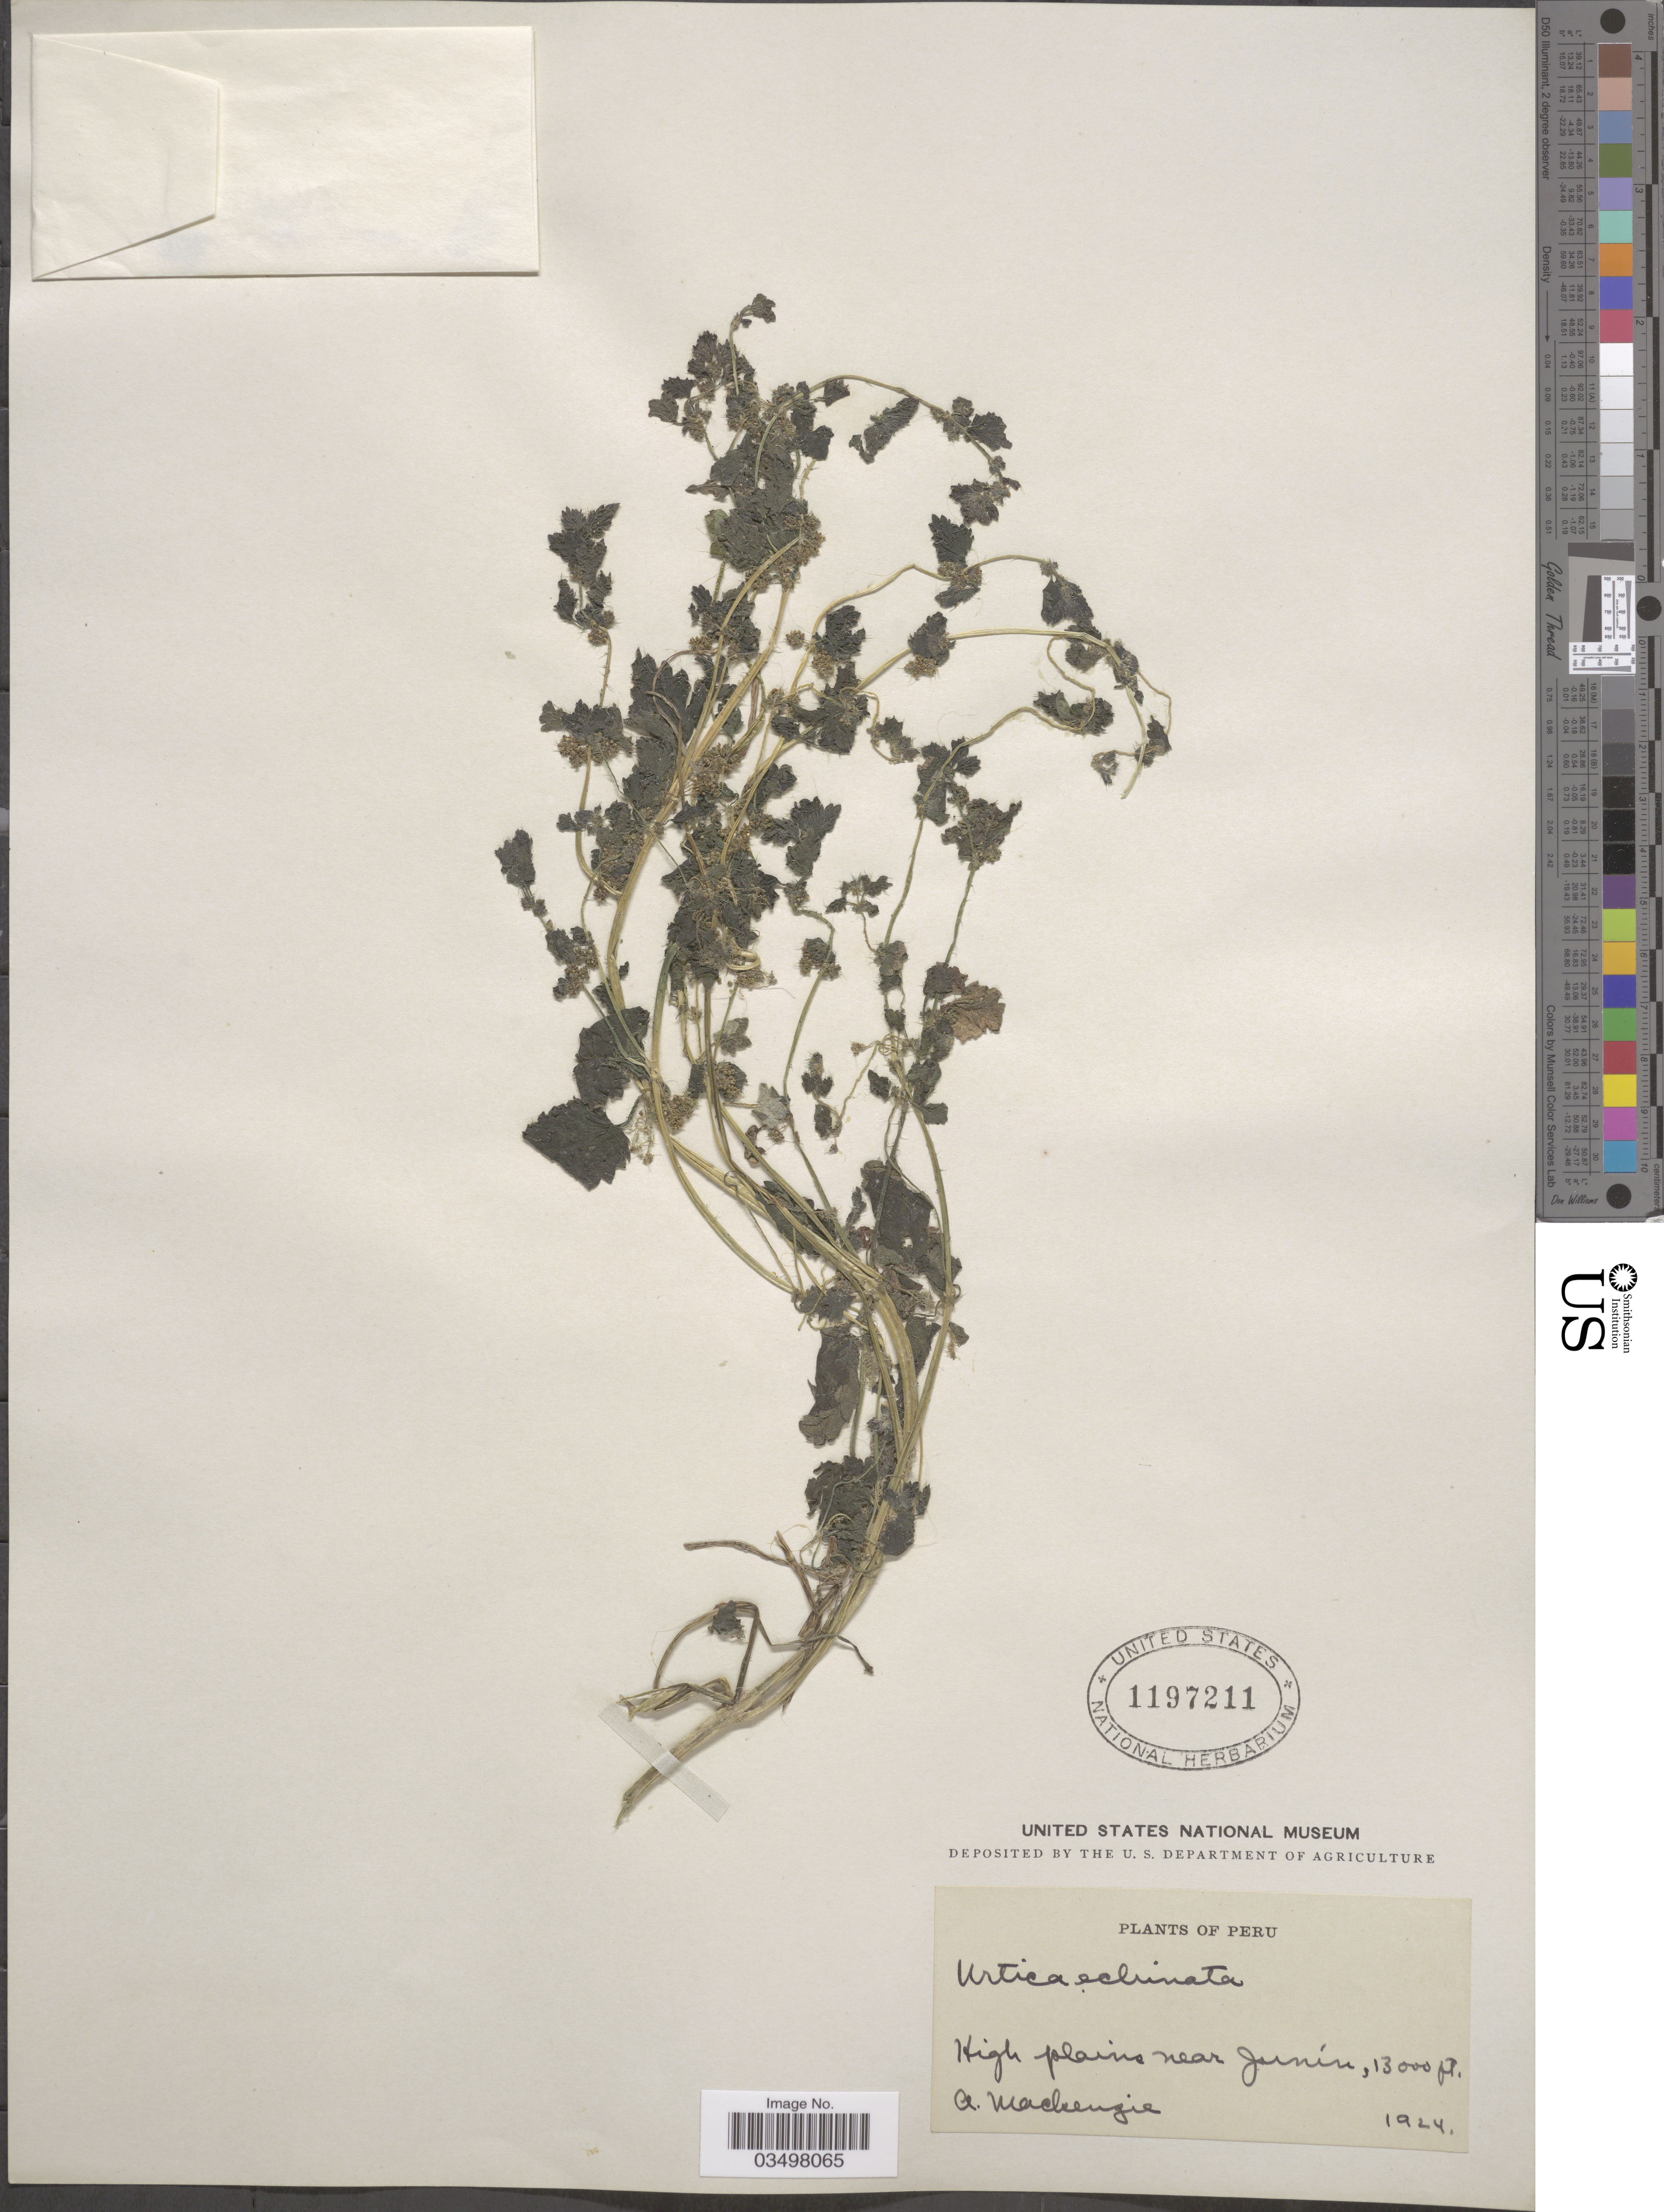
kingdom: Plantae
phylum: Tracheophyta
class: Magnoliopsida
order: Rosales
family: Urticaceae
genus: Urtica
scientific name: Urtica echinata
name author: Benth.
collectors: A. Mackenzie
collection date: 1924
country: Peru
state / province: Junín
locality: High plains near Junín.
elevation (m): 3962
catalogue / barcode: US 1197211